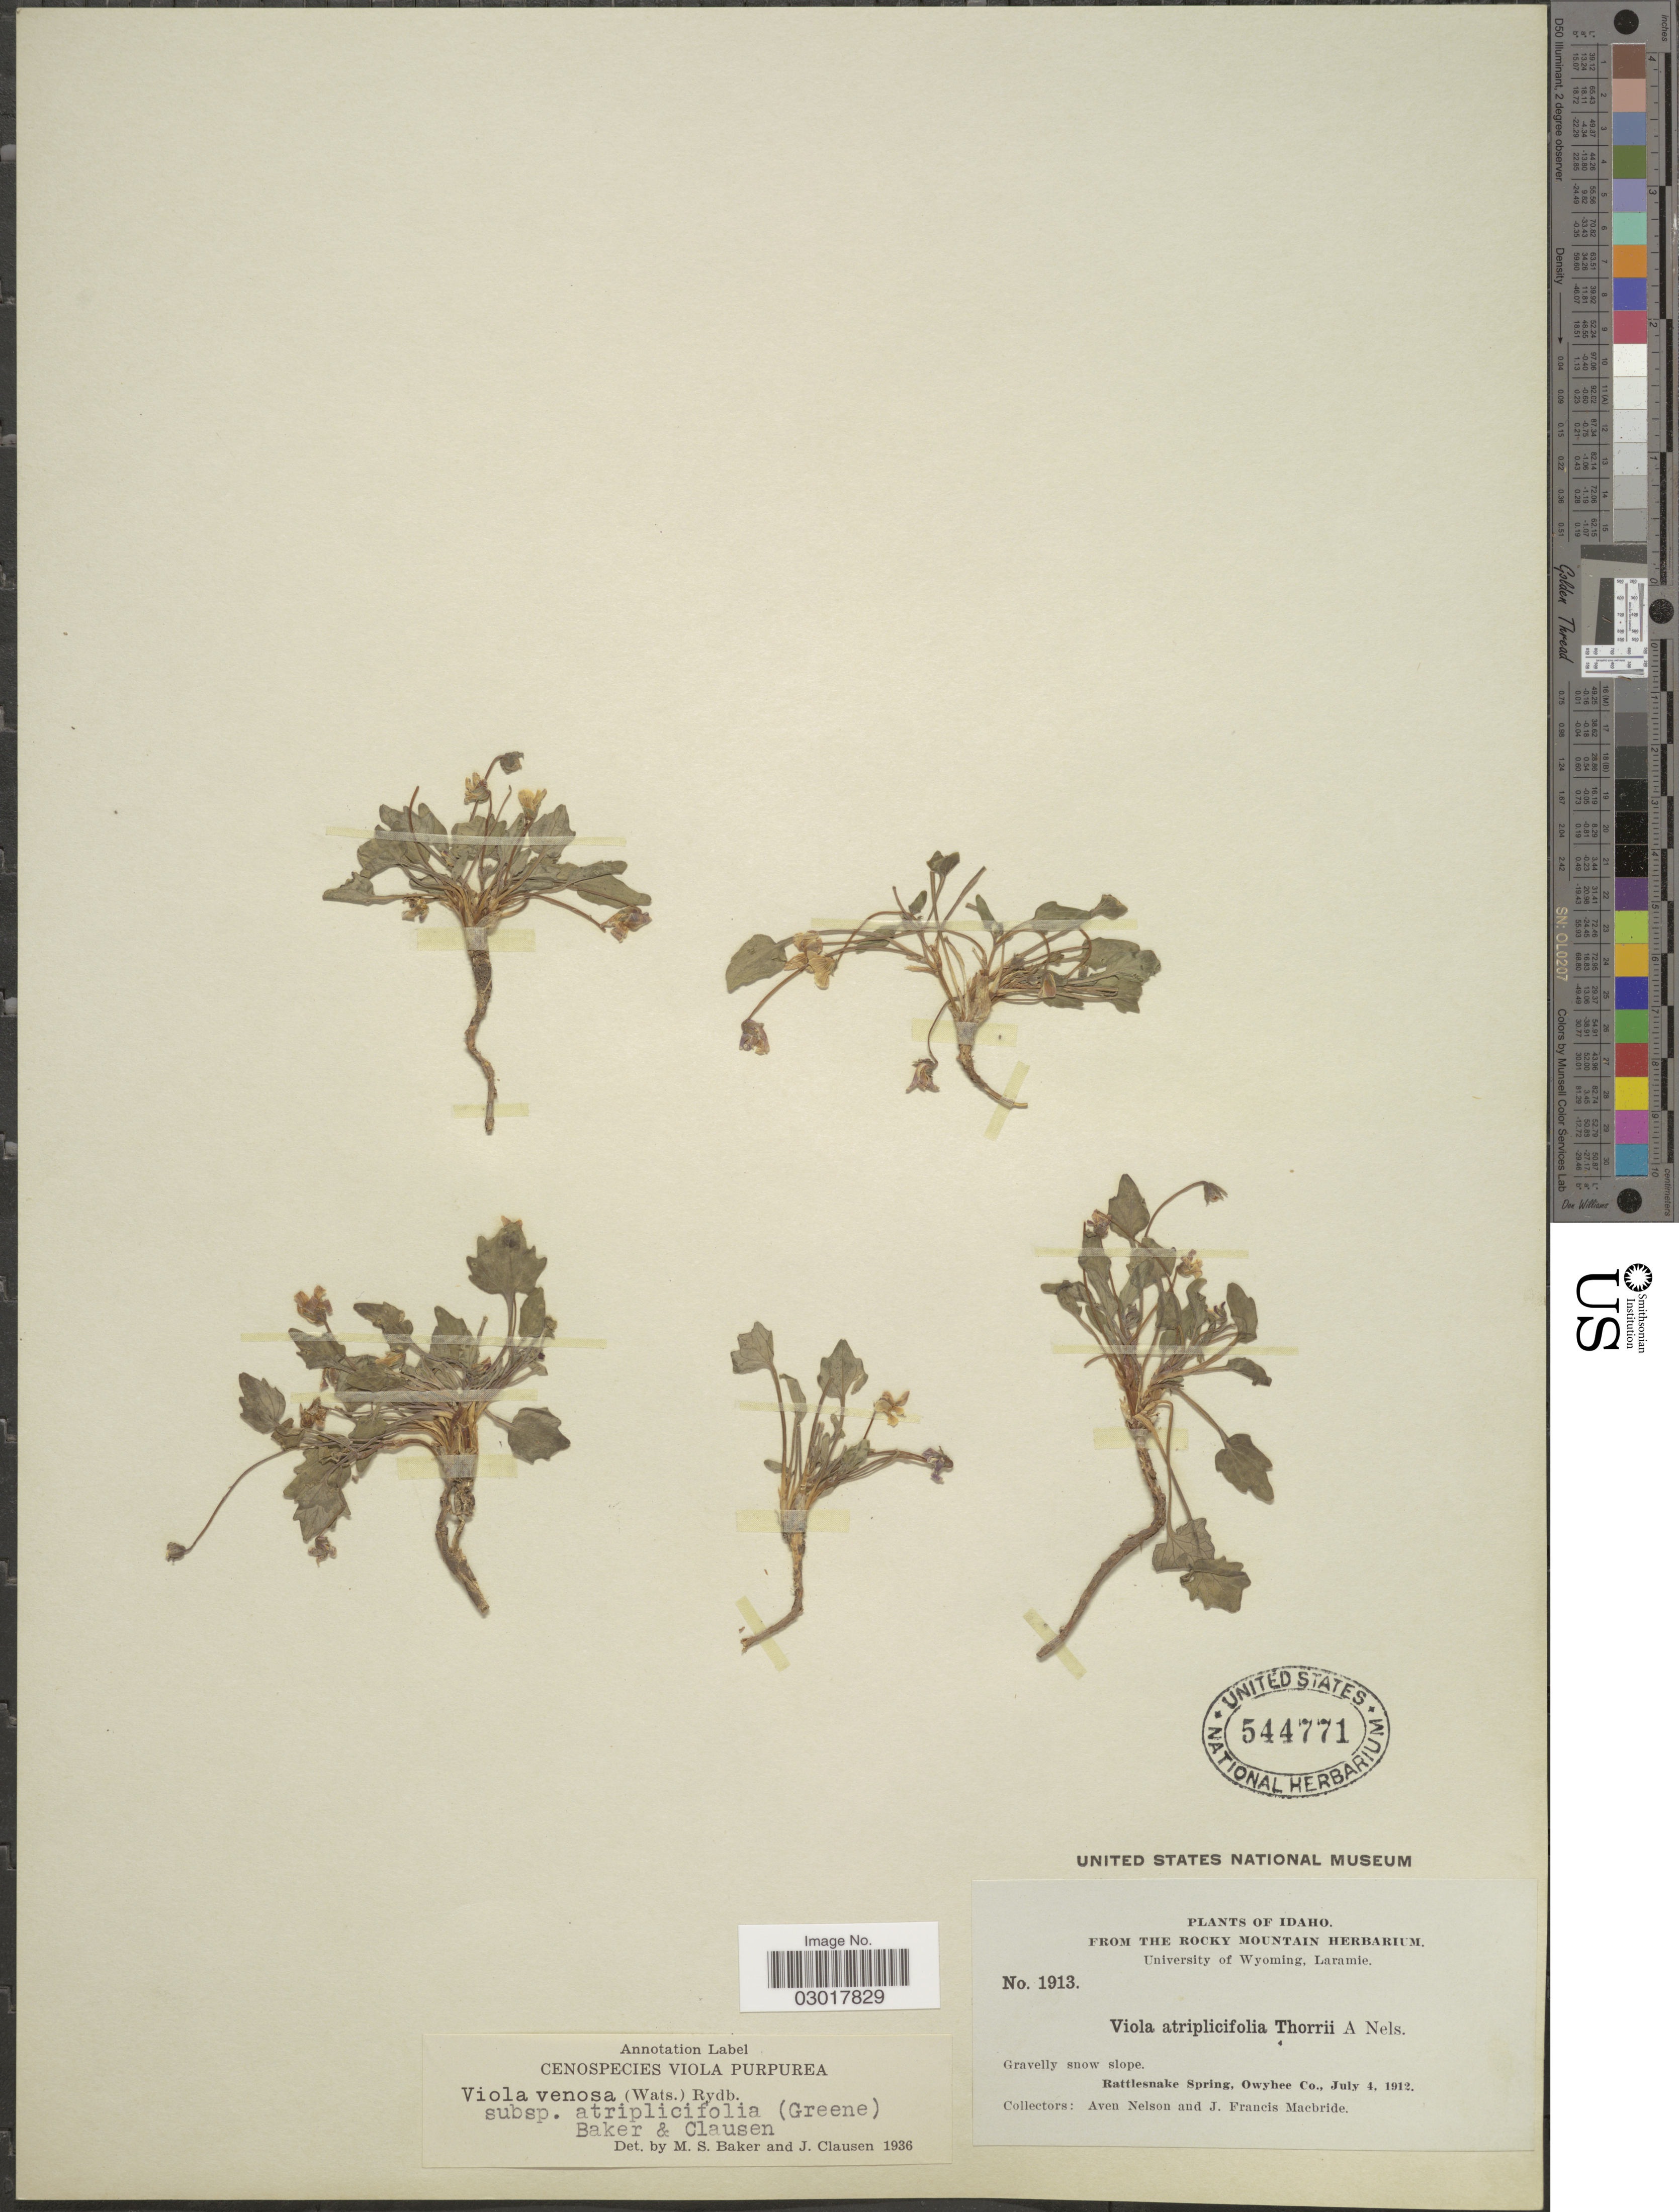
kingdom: Plantae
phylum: Tracheophyta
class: Magnoliopsida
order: Malpighiales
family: Violaceae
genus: Viola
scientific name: Viola venosa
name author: (S. Watson) Rydb.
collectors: A. Nelson & J. F. Macbride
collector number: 1913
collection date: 1912-07-04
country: United States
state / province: Idaho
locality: Rattlesnake Spring, Owyhee Co.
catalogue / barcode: US 544771